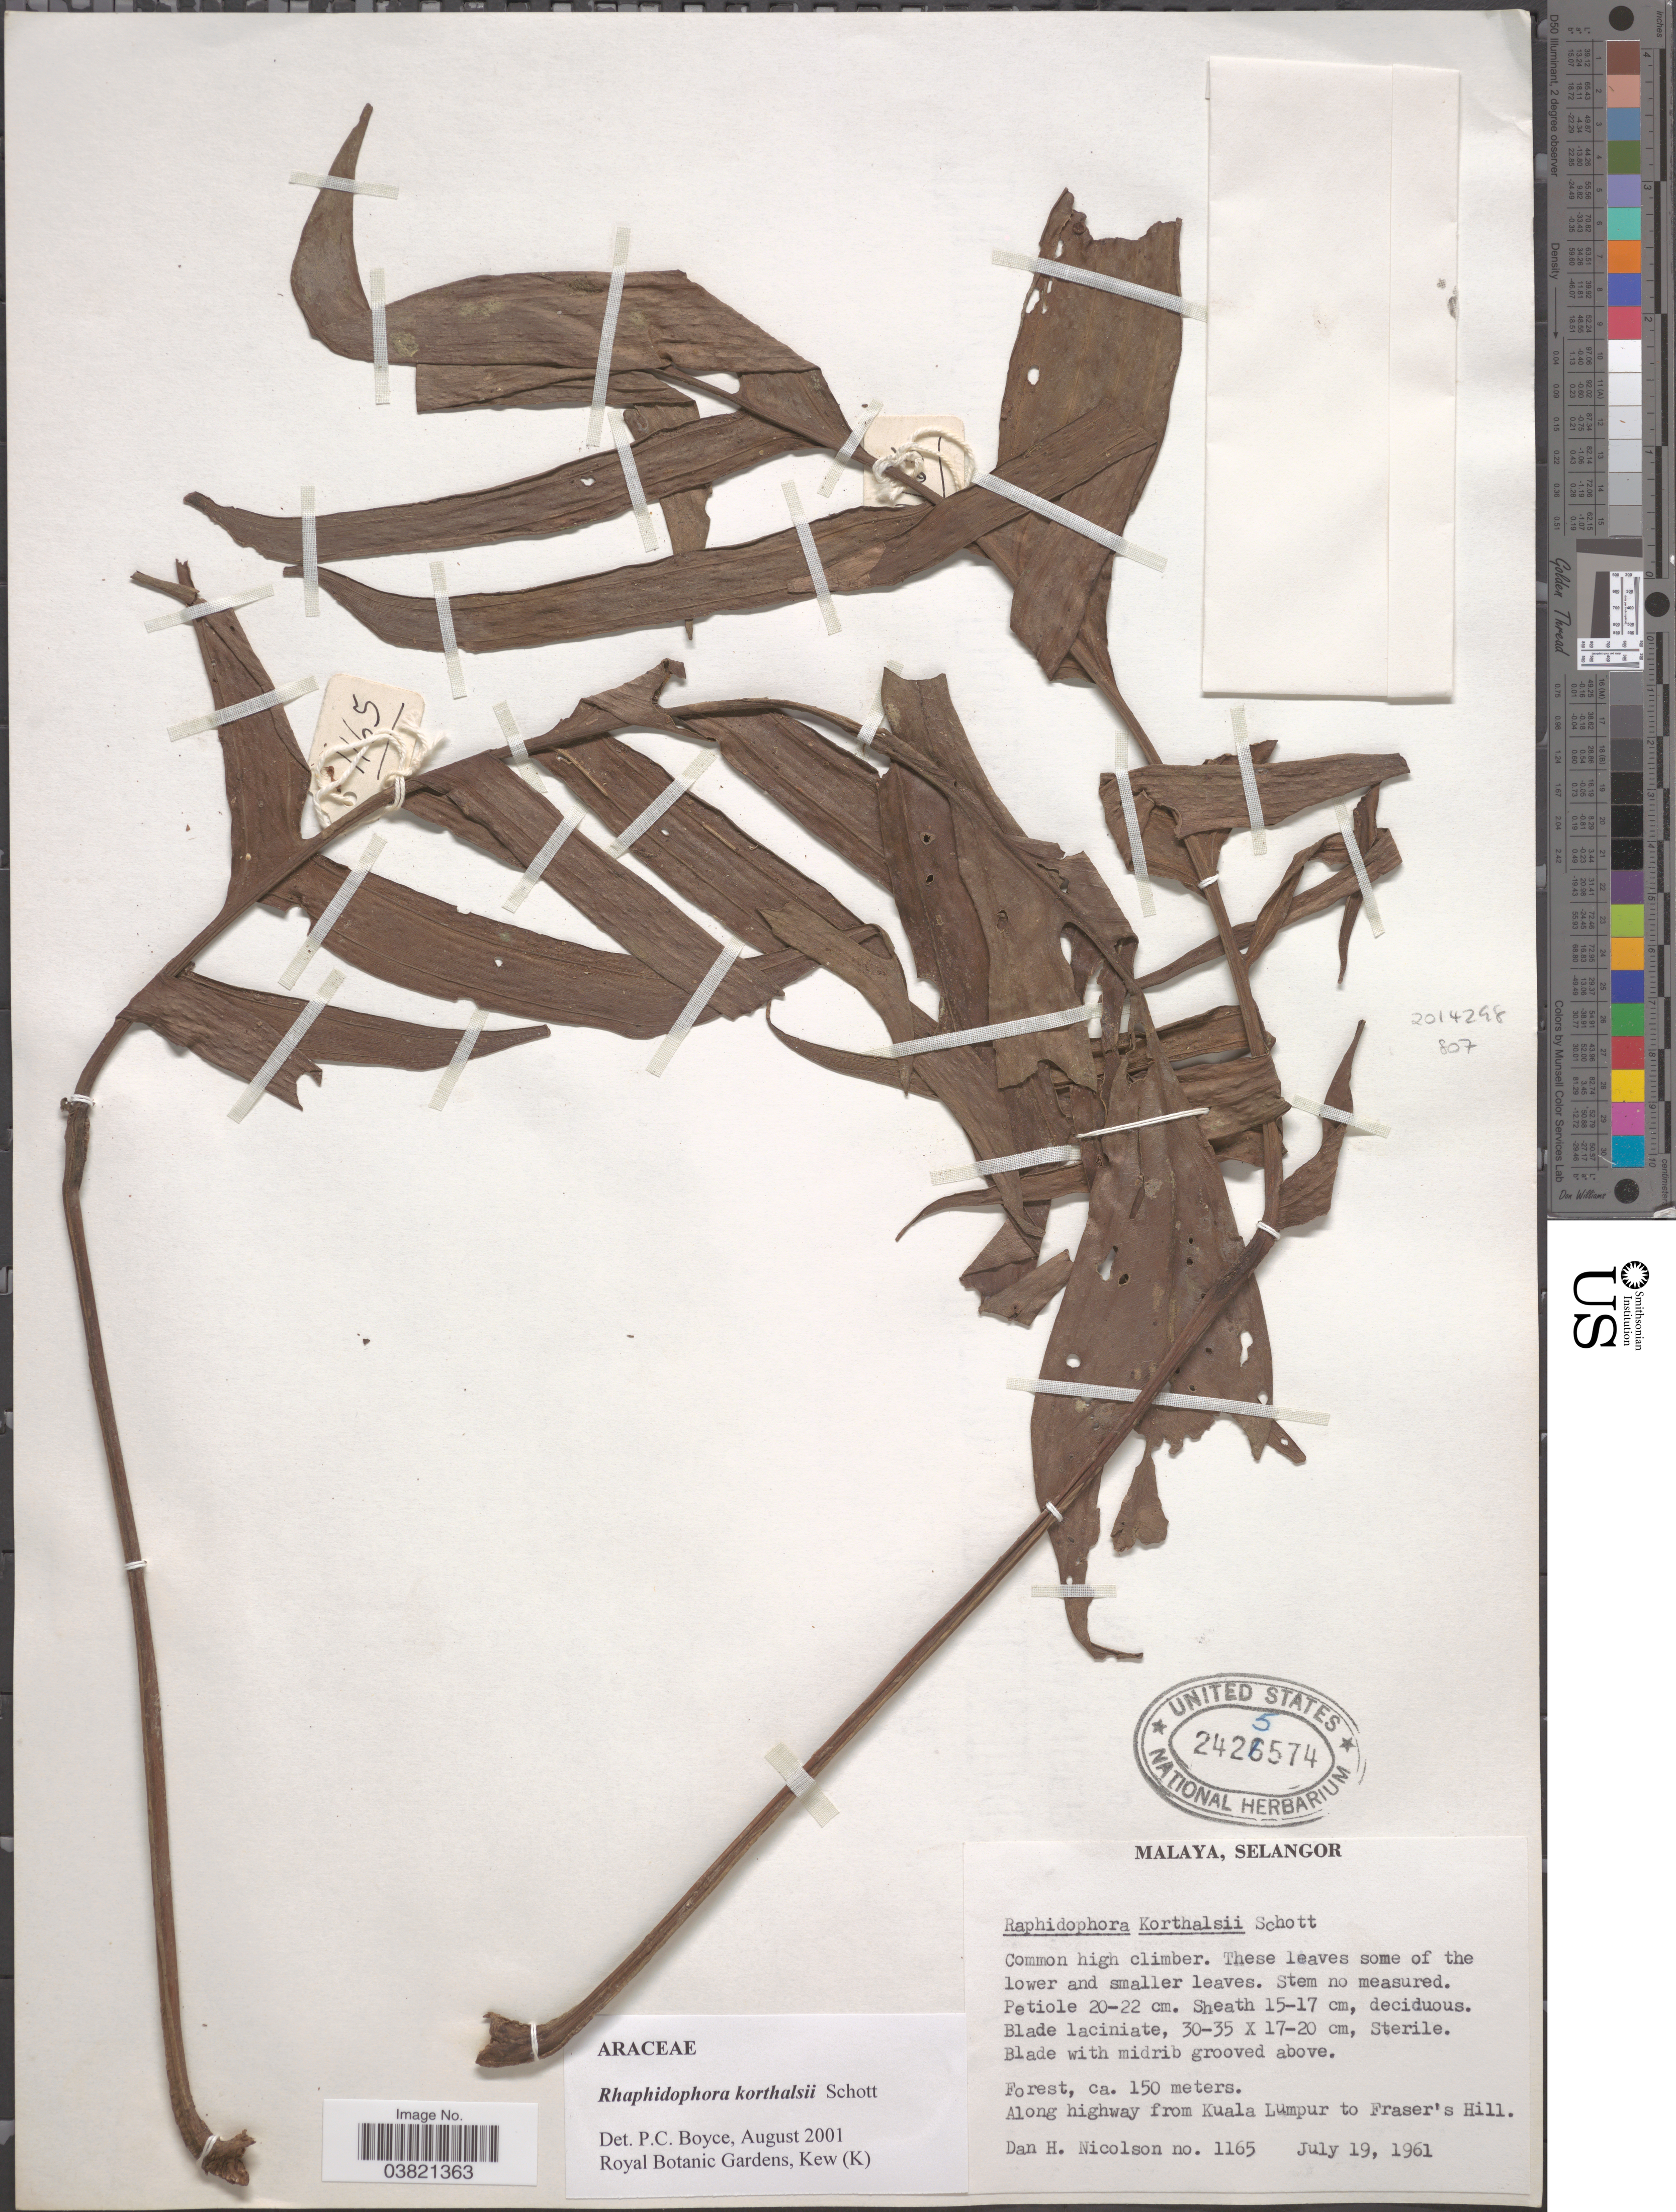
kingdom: Plantae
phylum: Tracheophyta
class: Liliopsida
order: Alismatales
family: Araceae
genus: Rhaphidophora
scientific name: Rhaphidophora korthalsii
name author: Schott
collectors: D. H. Nicolson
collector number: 1165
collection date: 1961-07-19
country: Malaysia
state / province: Selangor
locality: Malaya. Along highway from Kuala Lumpur to Fraser's Hill.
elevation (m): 150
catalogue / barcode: US 2425574